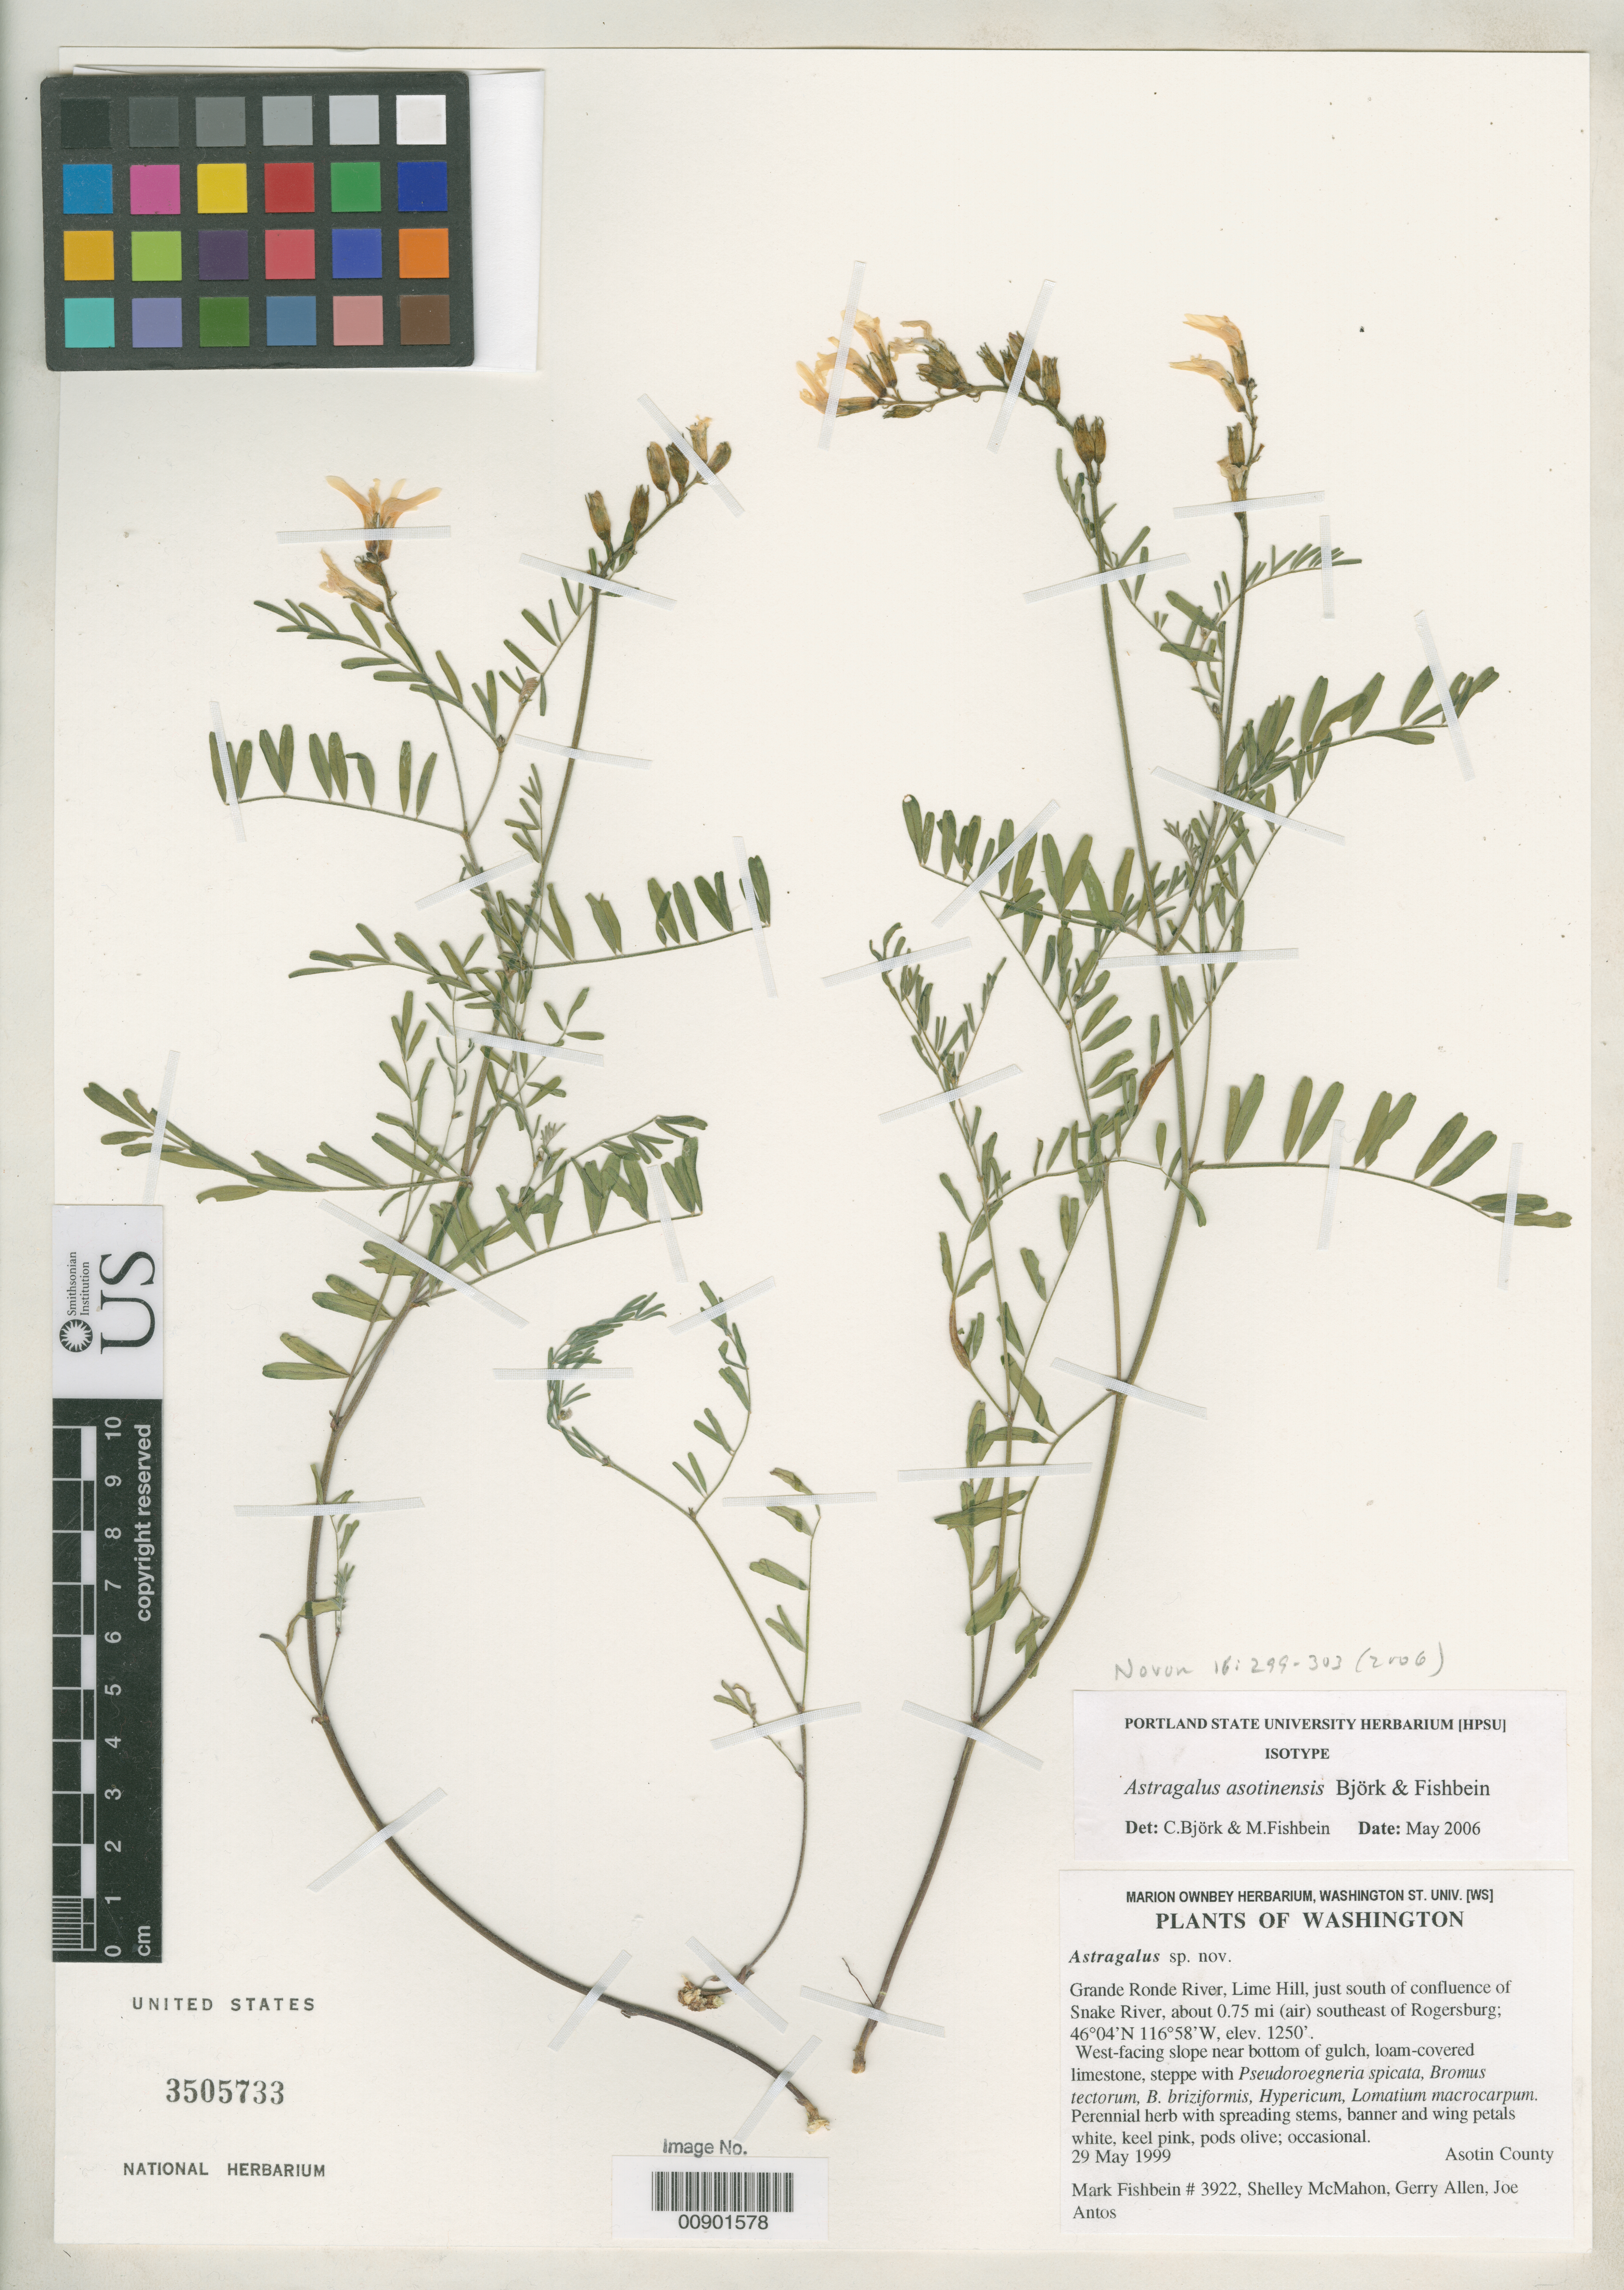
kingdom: Plantae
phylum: Tracheophyta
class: Magnoliopsida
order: Fabales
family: Fabaceae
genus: Astragalus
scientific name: Astragalus asotinensis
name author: Bjork & Fishbein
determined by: Bjork, C.; Fishbein, M.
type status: Isotype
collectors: M. Fishbein, S. Mcmahon, G. Allen & J. Antos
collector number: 3922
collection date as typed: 29 May 1999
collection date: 1999-05-29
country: United States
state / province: Washington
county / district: Asotin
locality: Grande Ronde River, Lime Hill, just south of confluence of Snake River, about 0.75 mi (air) southeast of Rogersburg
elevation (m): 1250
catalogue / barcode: US 3505733